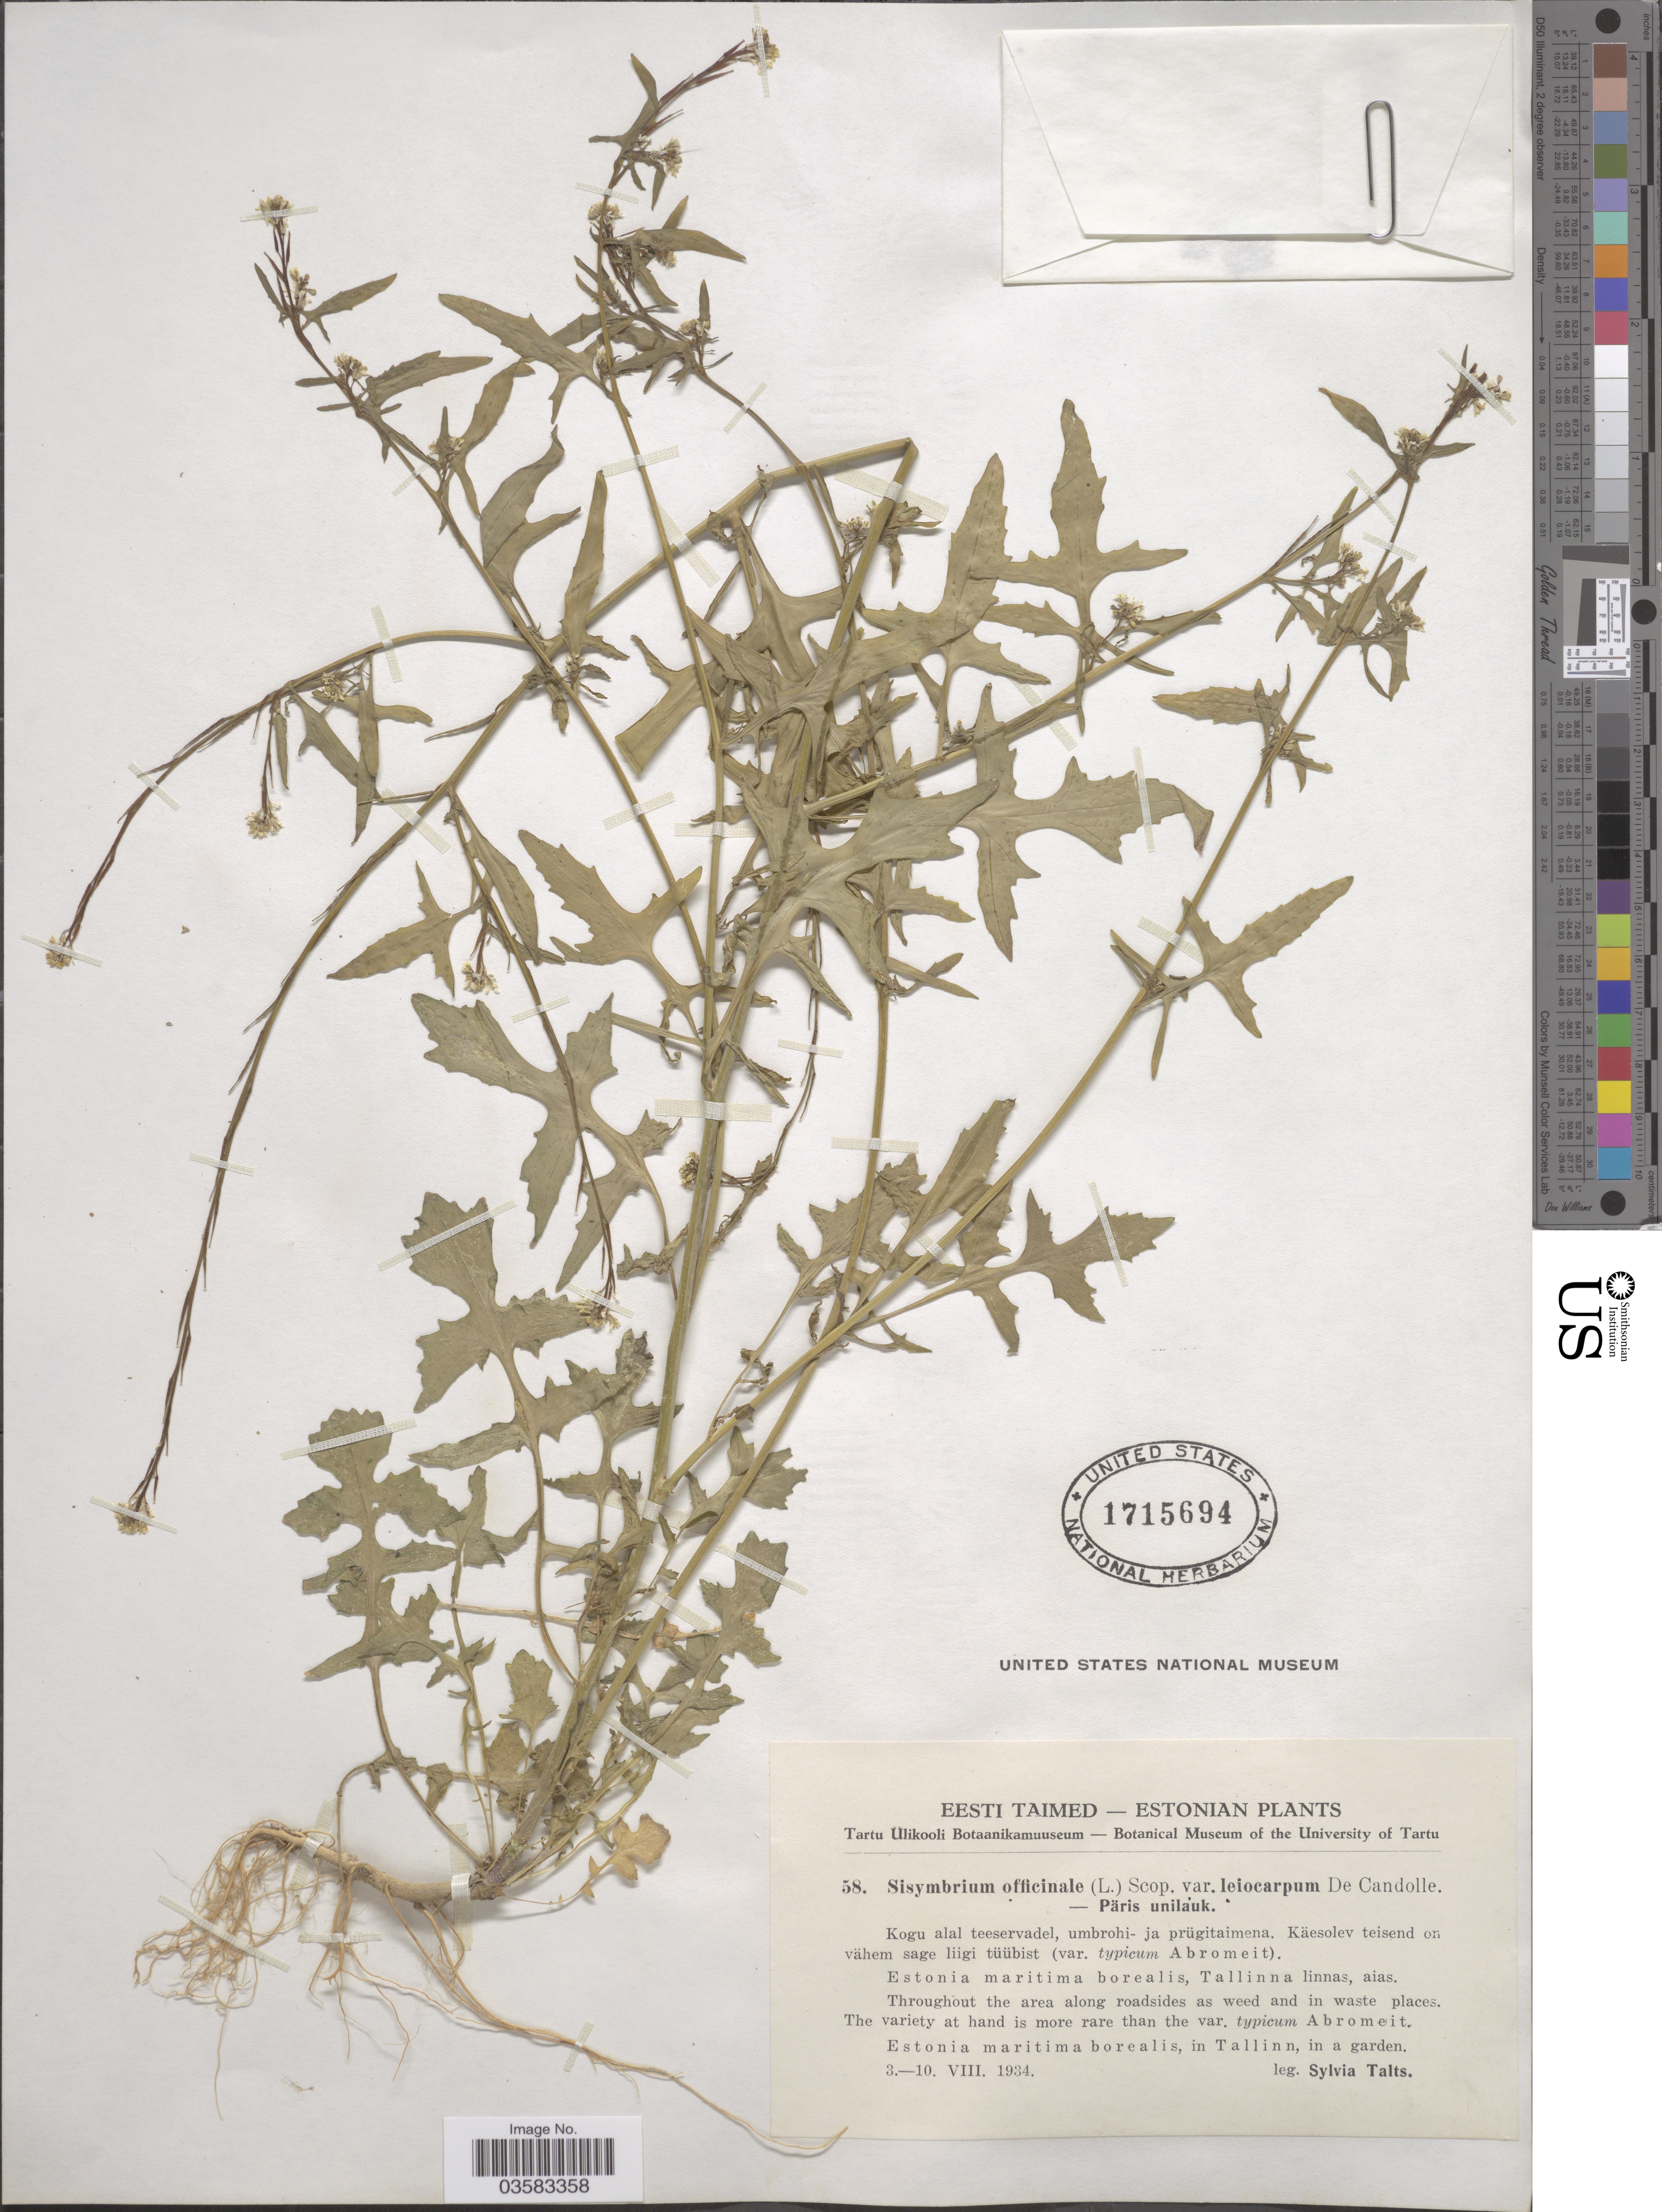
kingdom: Plantae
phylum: Tracheophyta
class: Magnoliopsida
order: Brassicales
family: Brassicaceae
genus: Sisymbrium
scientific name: Sisymbrium officinale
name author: (L.) Scop.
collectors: S. Talts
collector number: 58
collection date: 1934-08-03/1934-08-10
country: Estonia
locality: Estonia maritima borealis, in Tallinn, in a garden.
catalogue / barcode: US 1715694